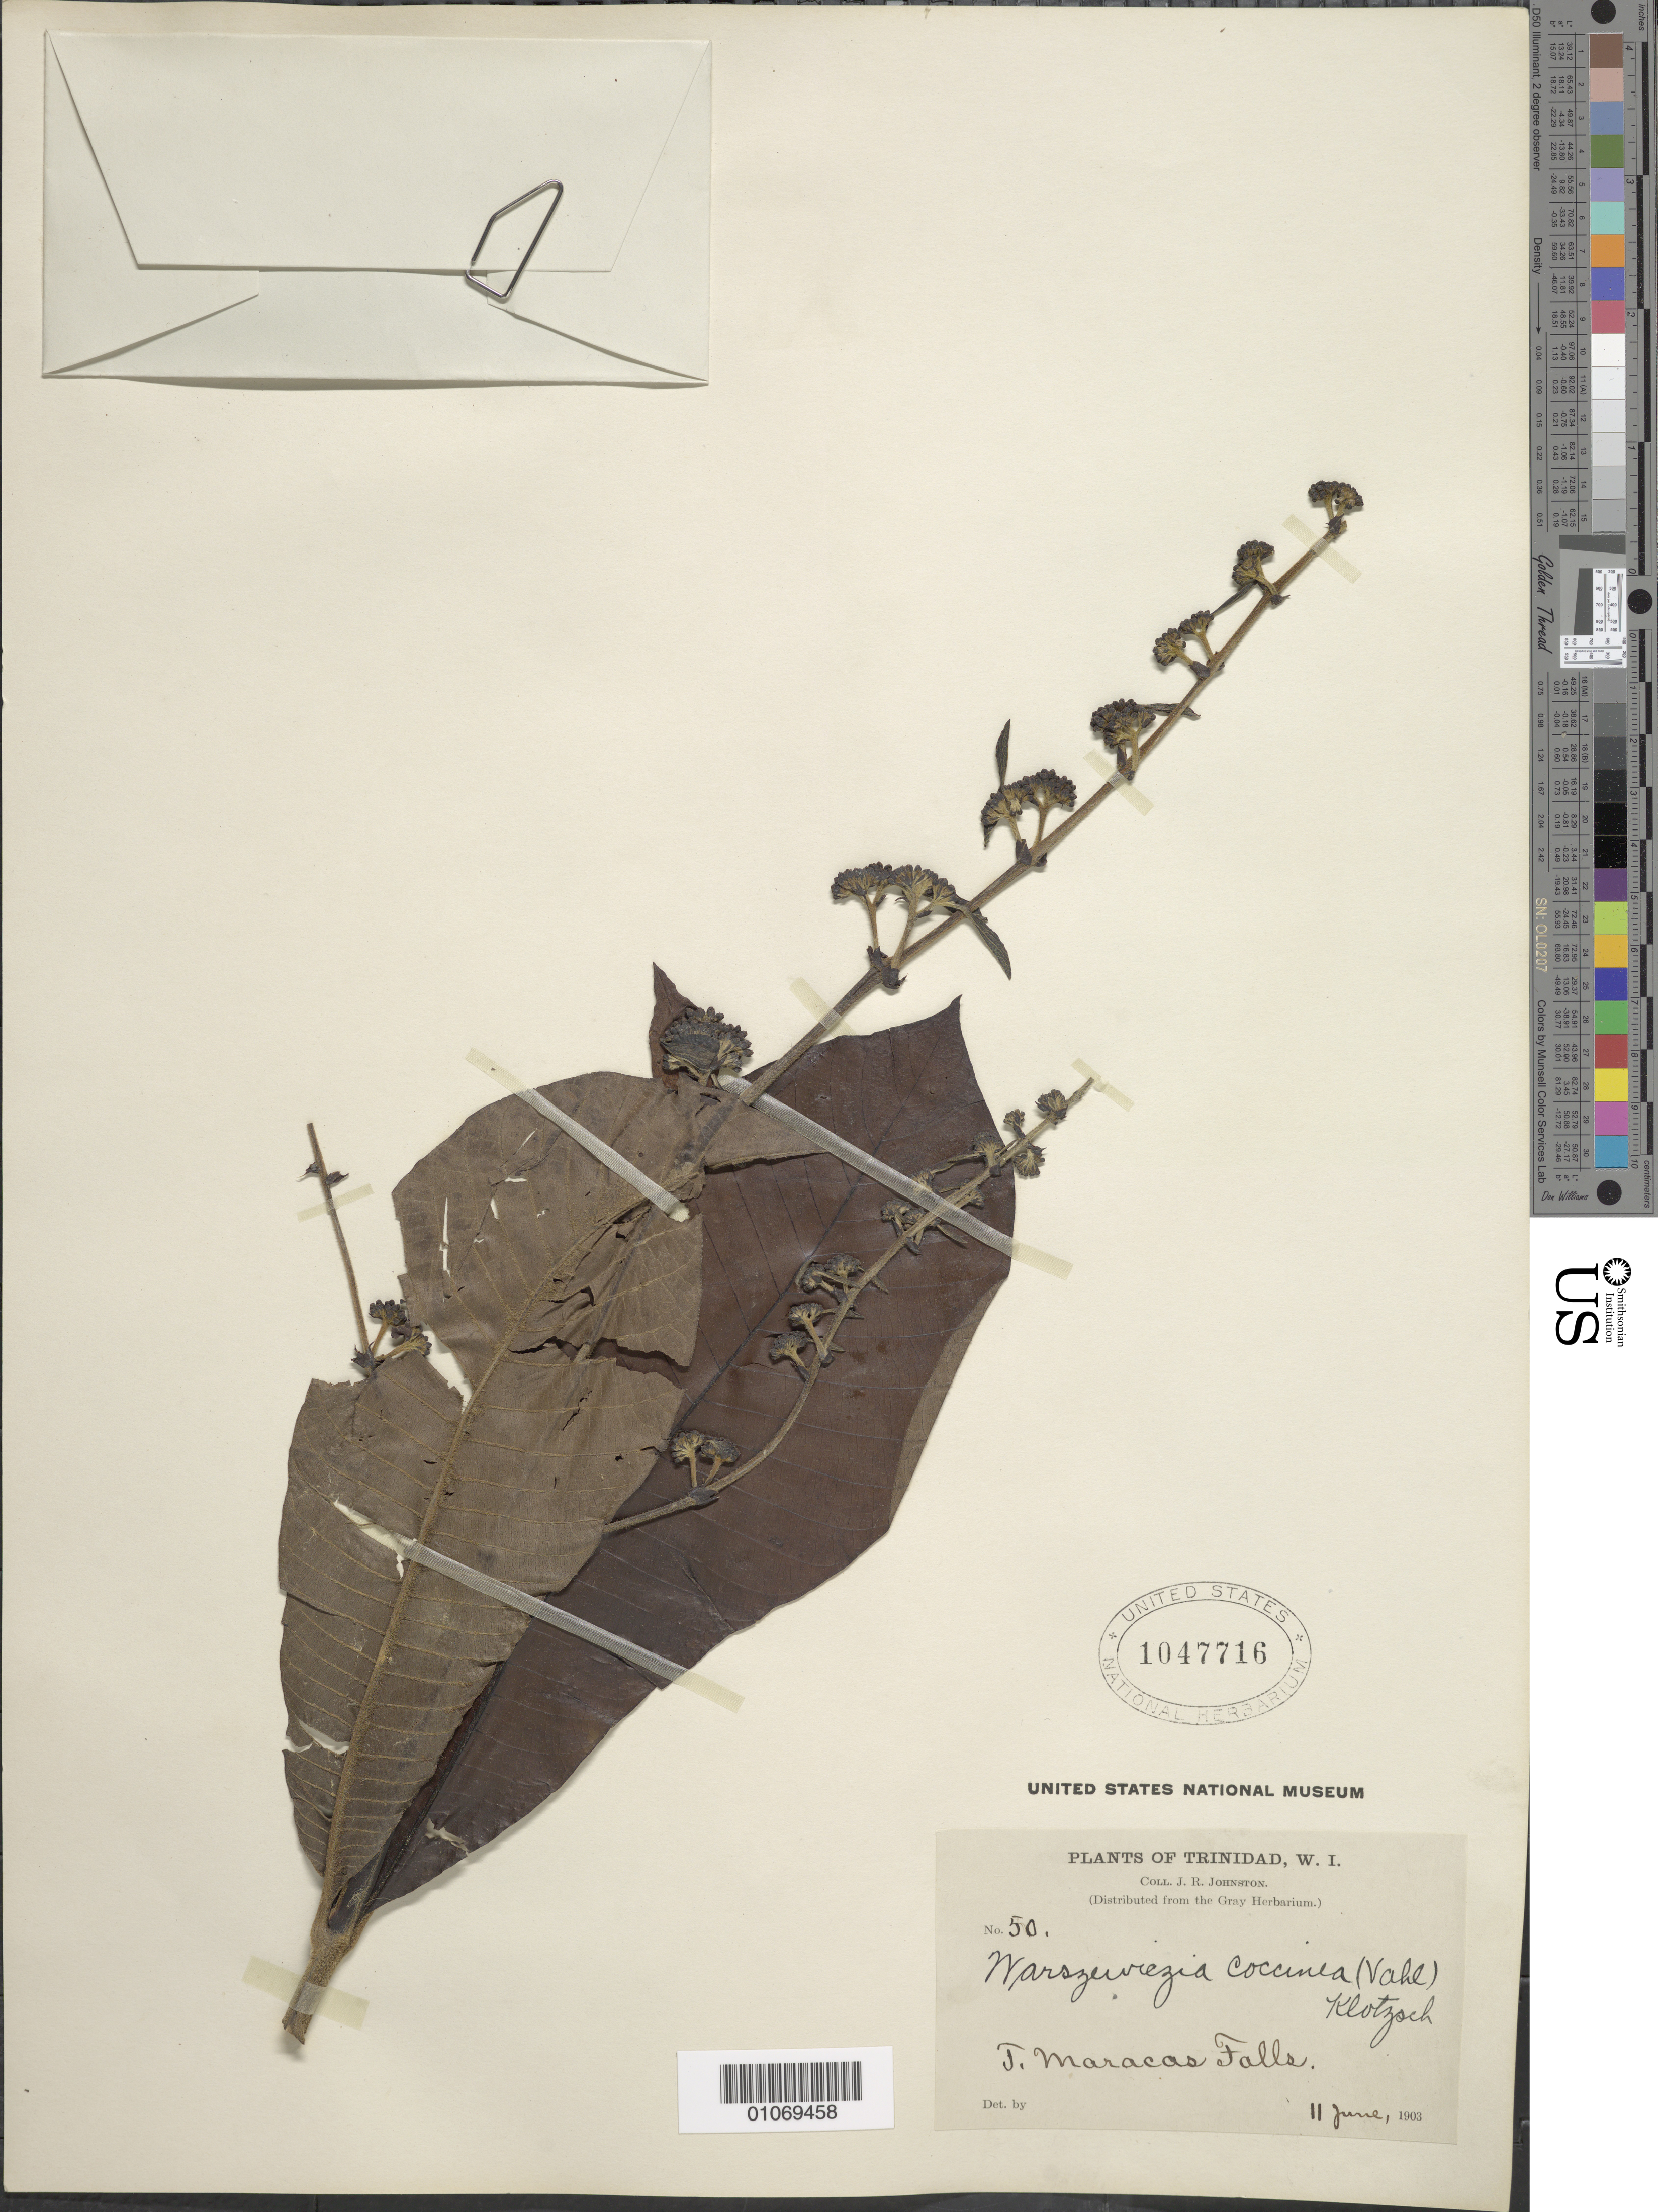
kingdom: Plantae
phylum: Tracheophyta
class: Magnoliopsida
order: Gentianales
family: Rubiaceae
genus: Warszewiczia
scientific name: Warszewiczia coccinea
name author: (Vahl) Klotzsch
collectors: J. Johnston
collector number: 50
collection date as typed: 11 Jun 1903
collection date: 1903-06-11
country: Trinidad and Tobago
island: Trinidad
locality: Maracas Falls.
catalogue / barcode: US 1047716